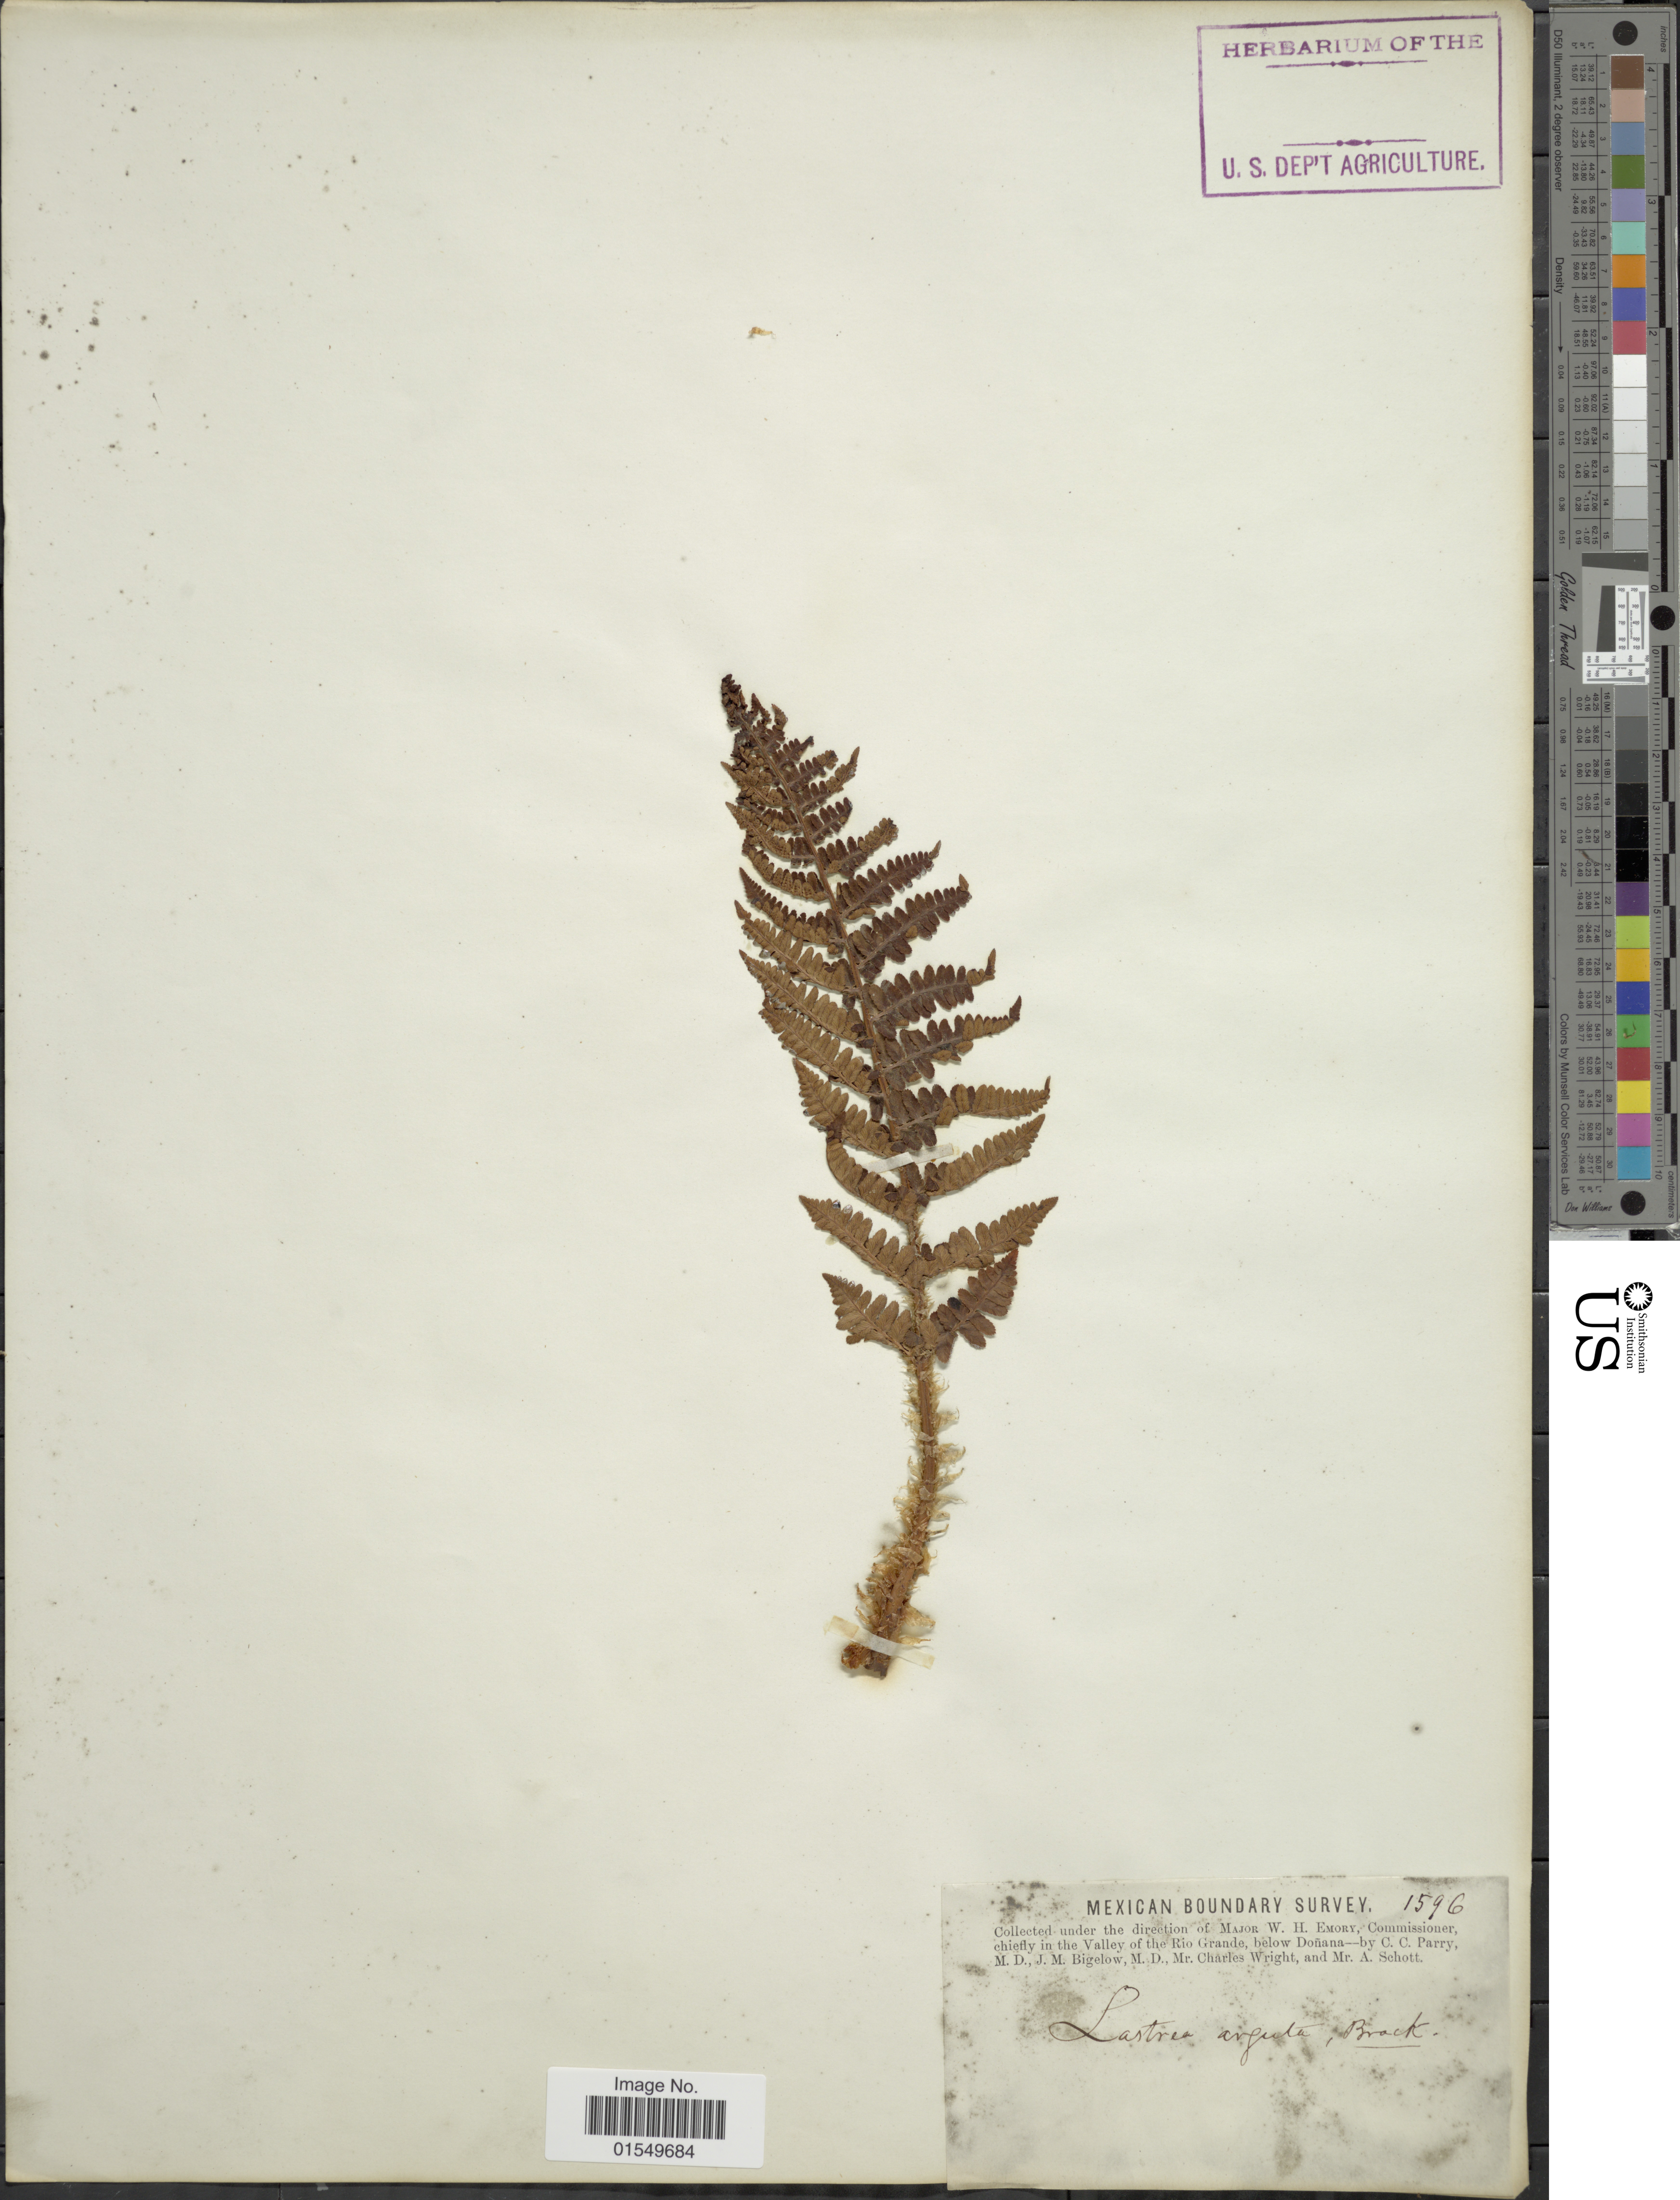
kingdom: Plantae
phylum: Tracheophyta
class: Polypodiopsida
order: Polypodiales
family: Dryopteridaceae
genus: Dryopteris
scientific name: Dryopteris arguta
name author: (Kaulf.) Maxon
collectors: C. C. Parry, J. M. Bigelow, C. Wright & A. Schott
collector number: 1596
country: Mexico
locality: Mexican Boundary Survey